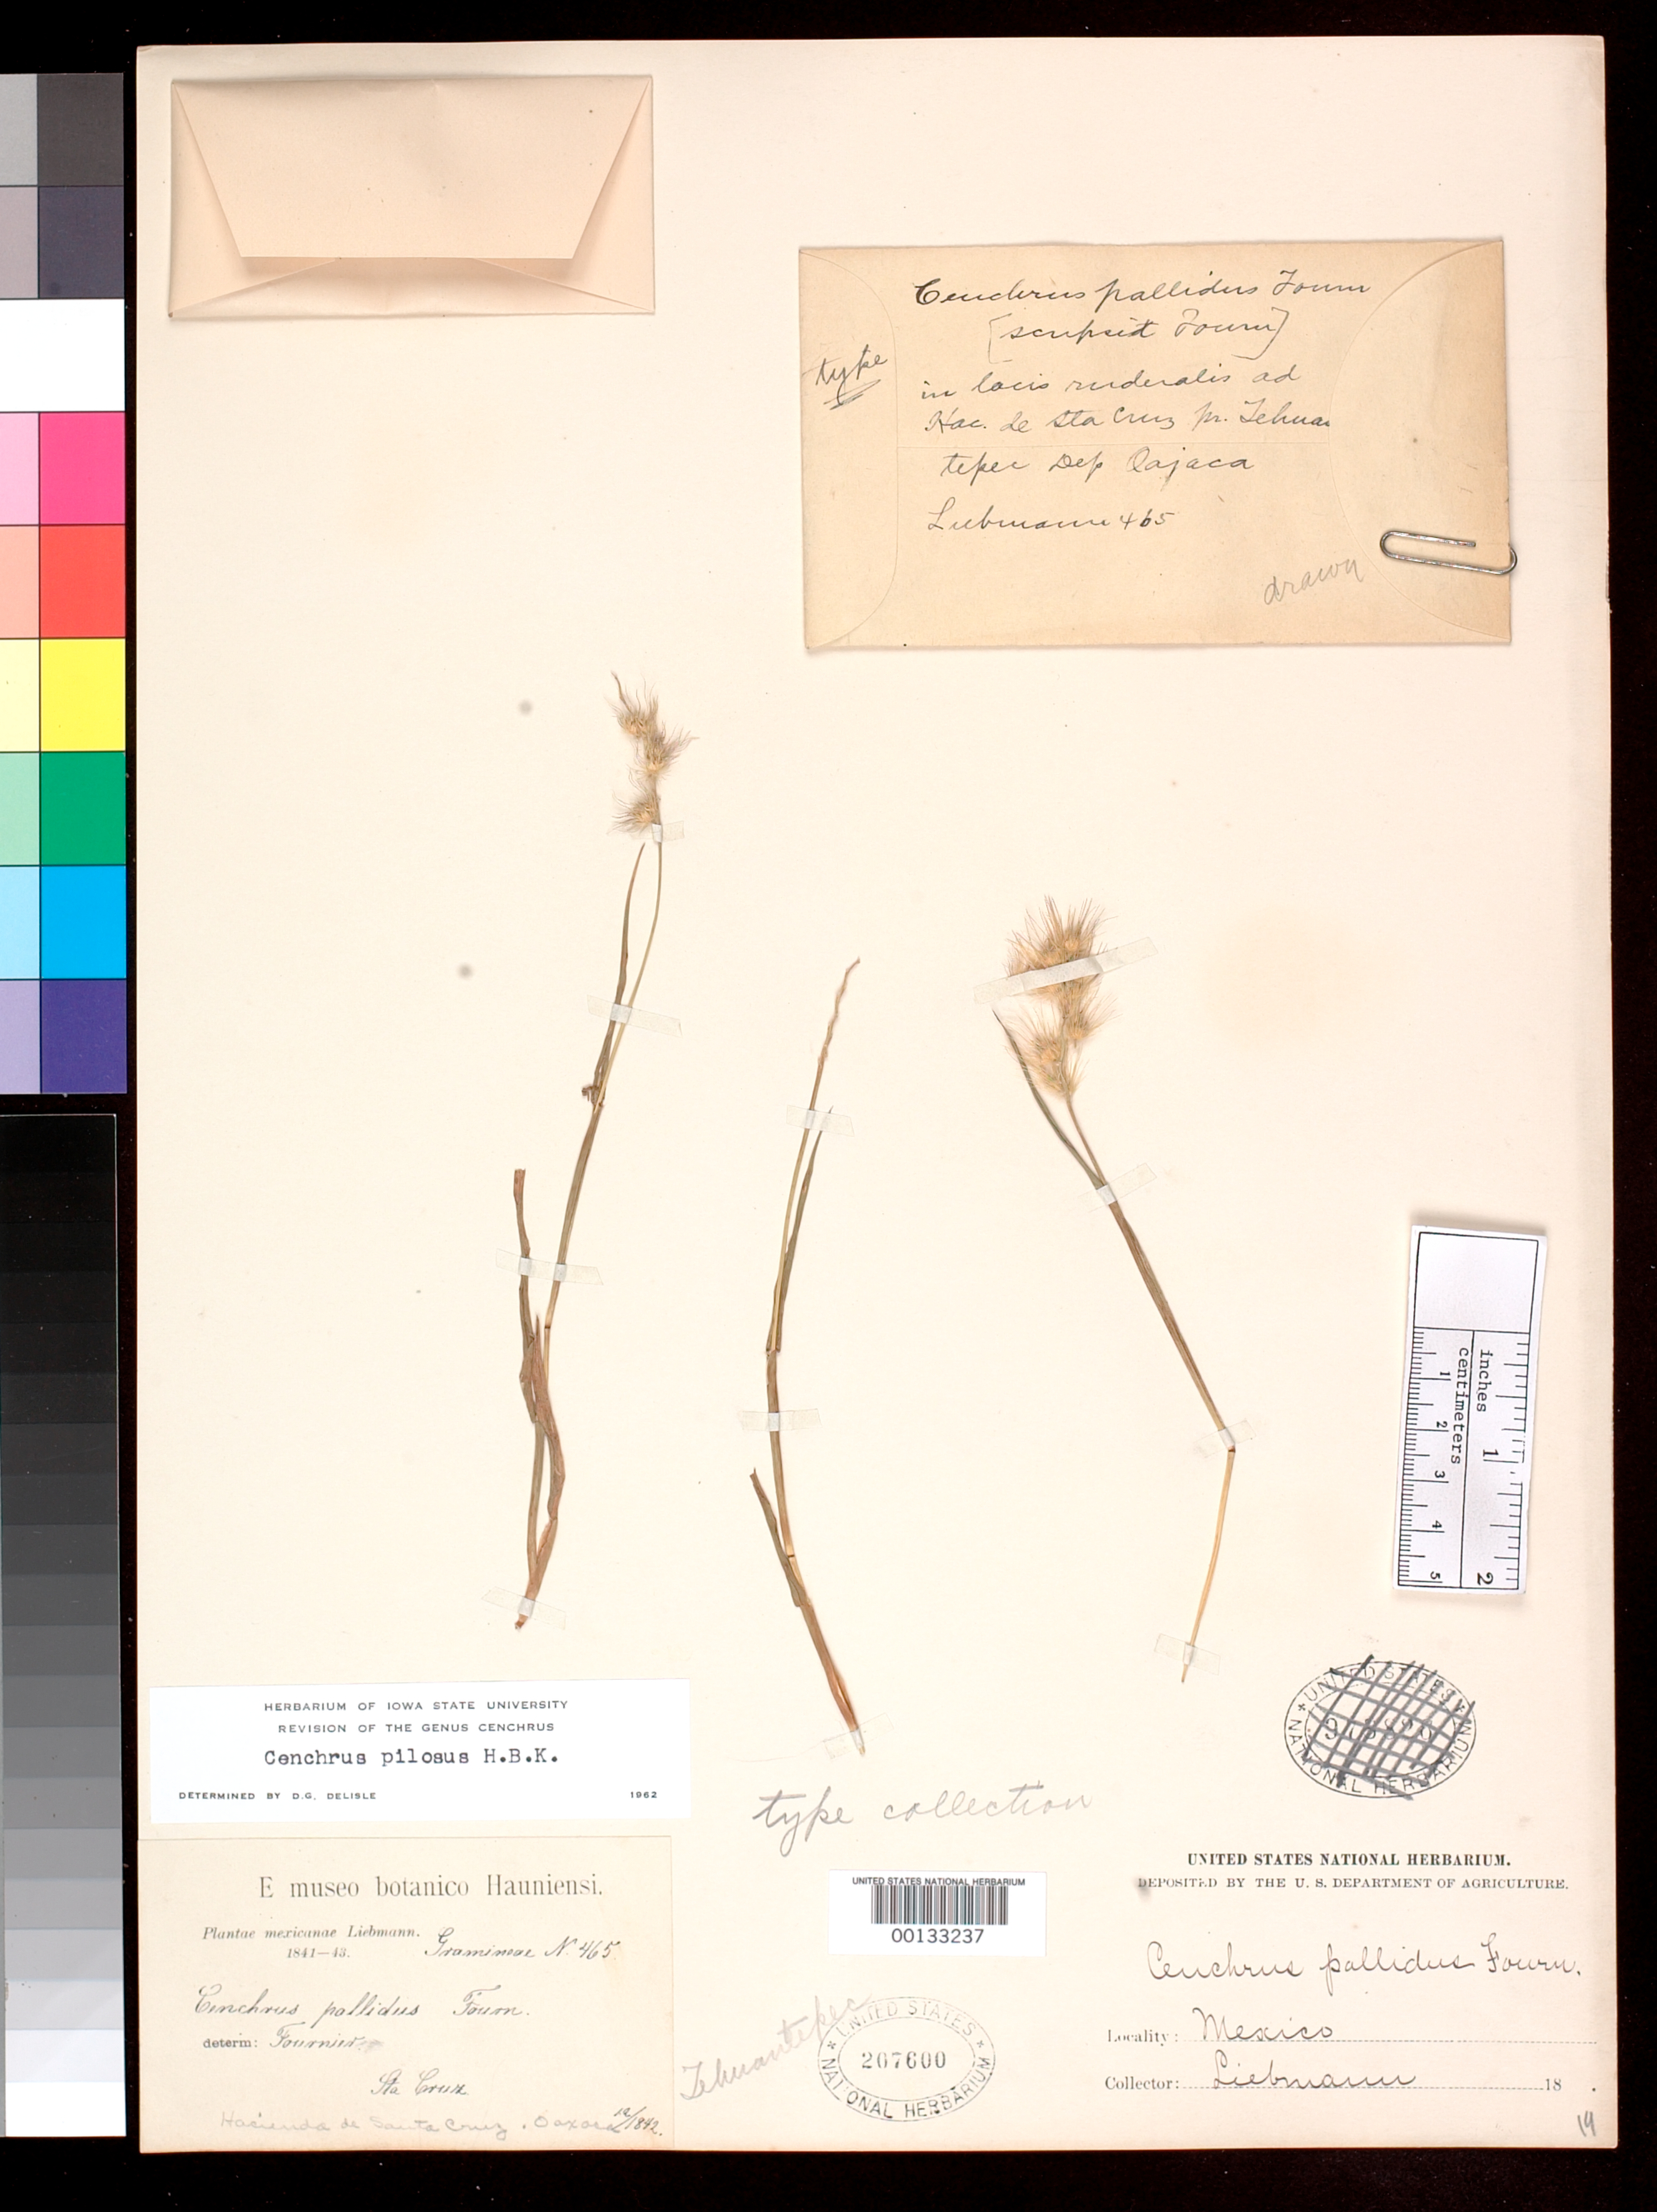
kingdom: Plantae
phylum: Tracheophyta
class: Liliopsida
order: Poales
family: Poaceae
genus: Cenchrus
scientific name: Cenchrus pallidus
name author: E. Fourn.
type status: Isotype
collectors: F. M. Liebmann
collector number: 465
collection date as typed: Dec 1842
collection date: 1842-12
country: Mexico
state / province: Oaxaca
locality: Hacienda de Santa Cruz.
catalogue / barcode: US 207600